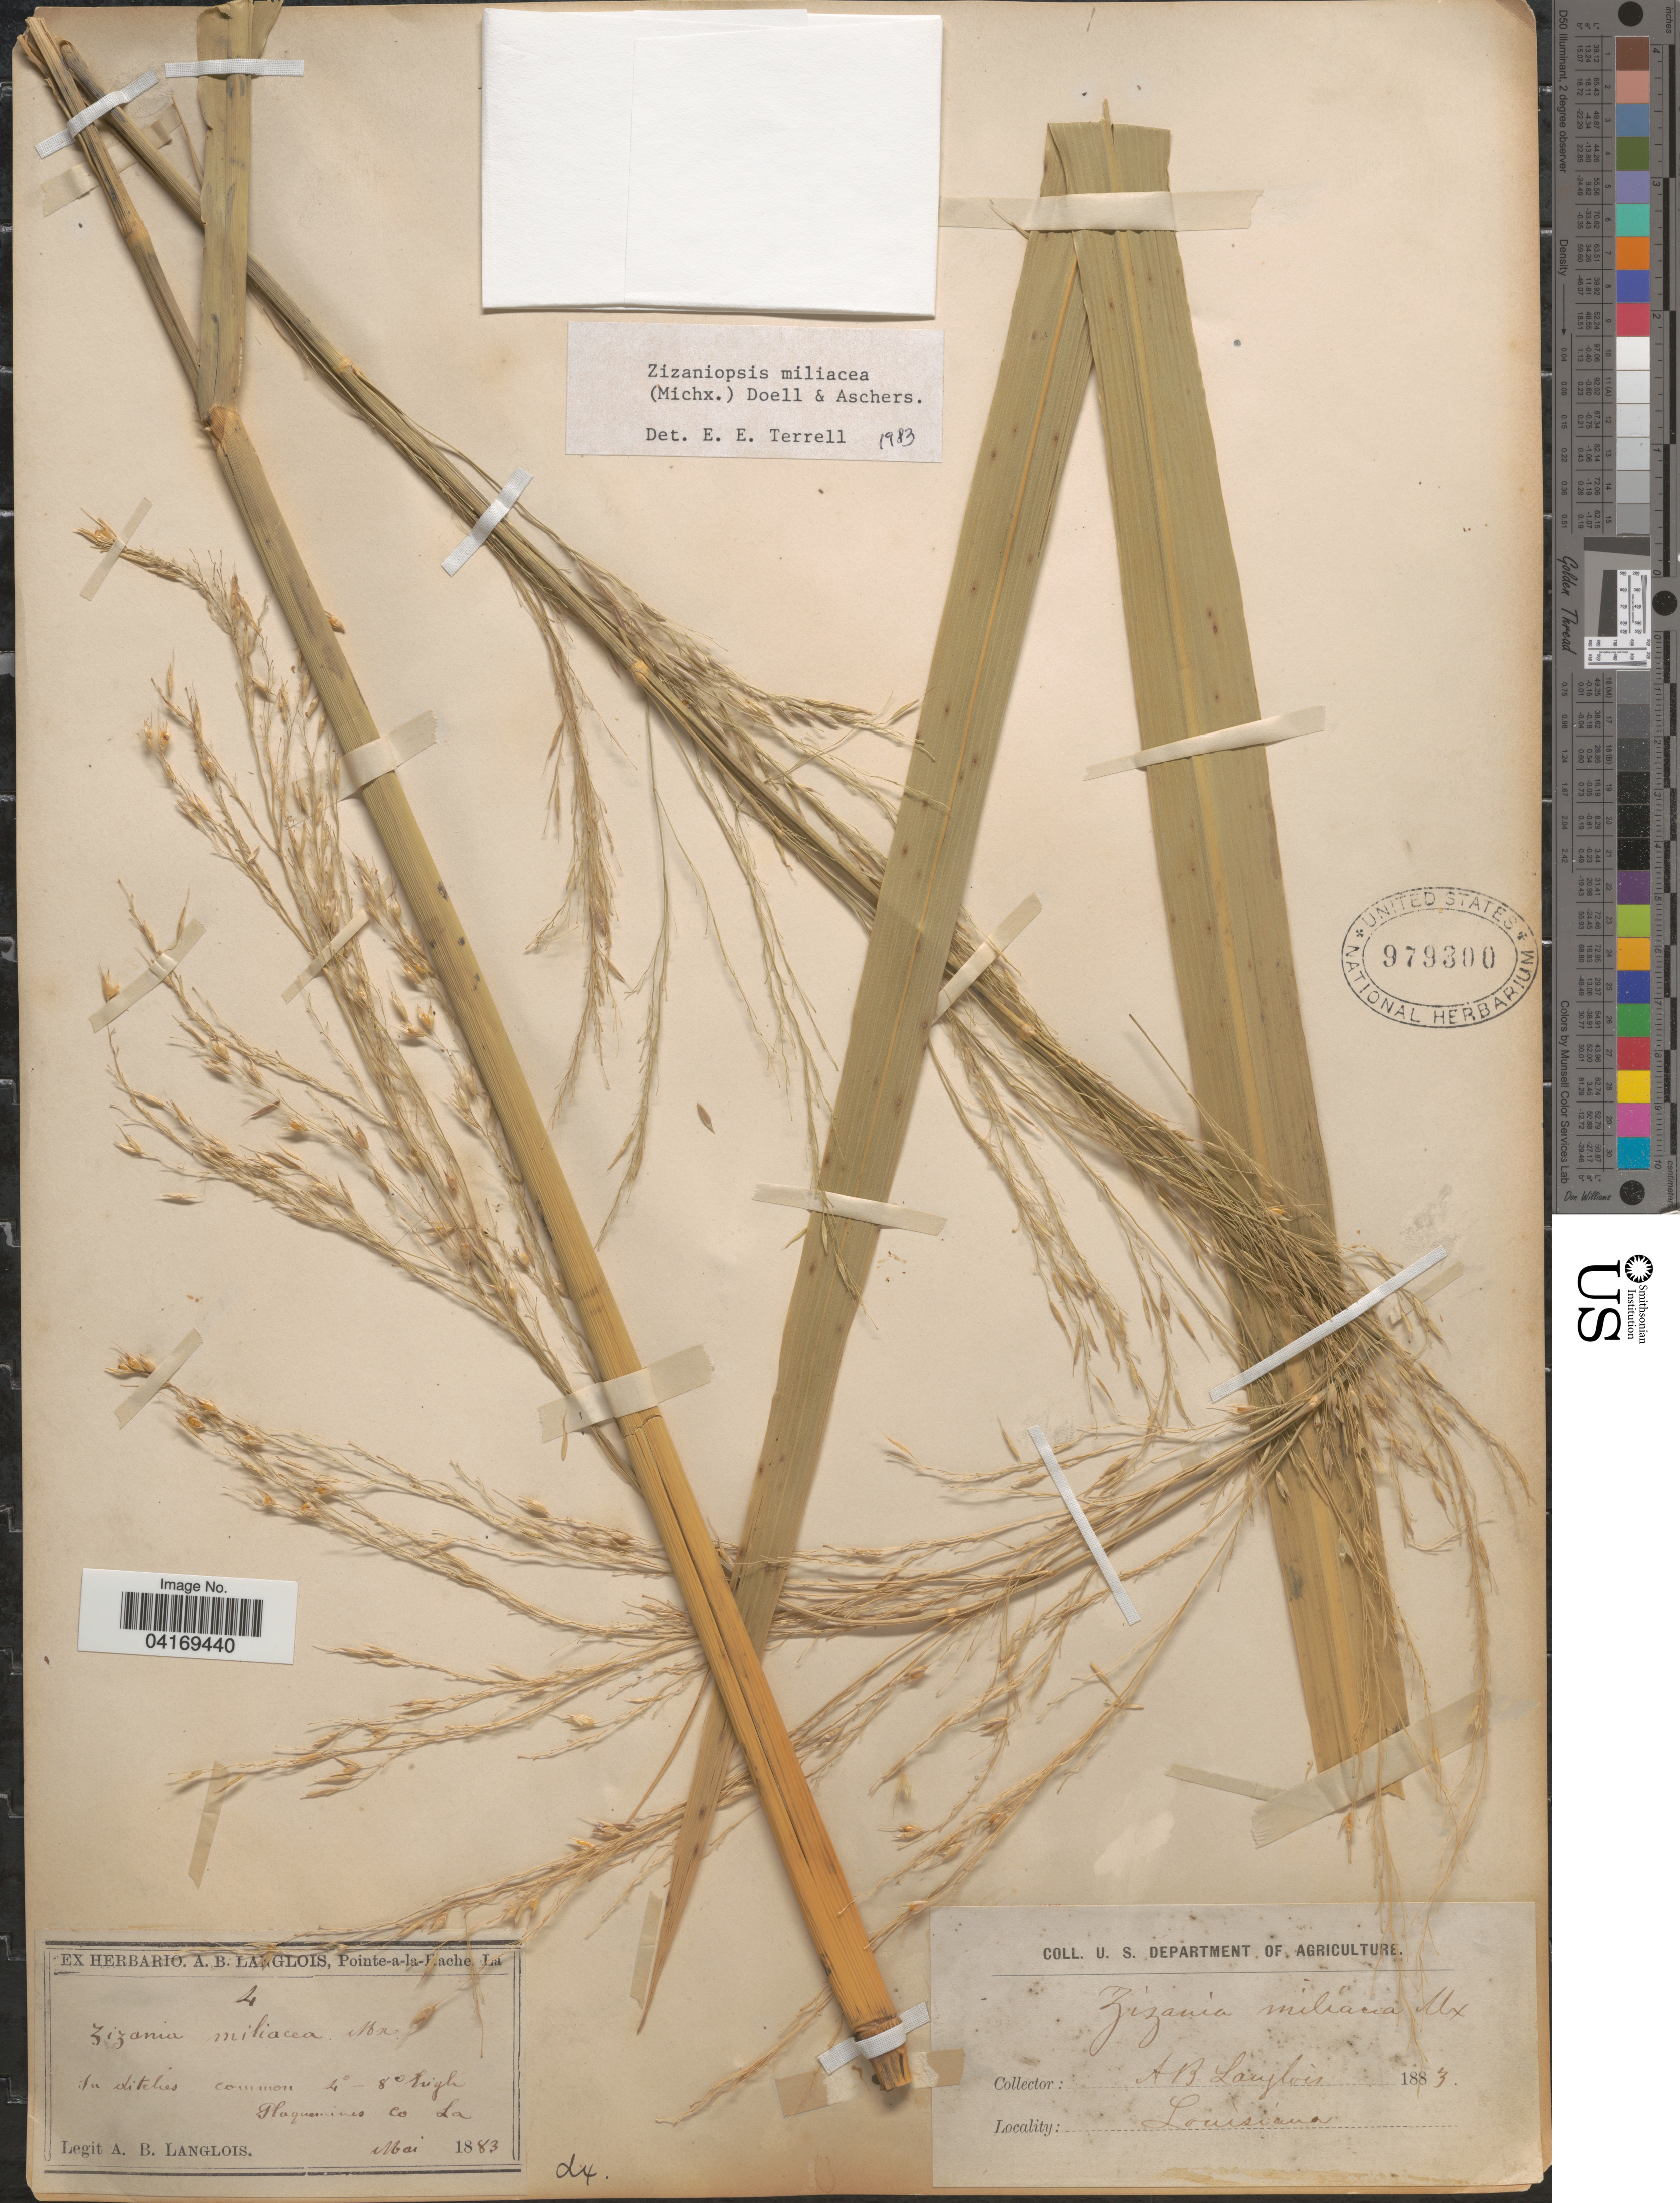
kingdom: Plantae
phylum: Tracheophyta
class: Liliopsida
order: Poales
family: Poaceae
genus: Zizaniopsis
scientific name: Zizaniopsis miliacea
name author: (Michx.) Döll & Asch.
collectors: A. Langlois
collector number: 4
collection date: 1883-05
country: United States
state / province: Louisiana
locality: Plaquemines Co.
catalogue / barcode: US 979300